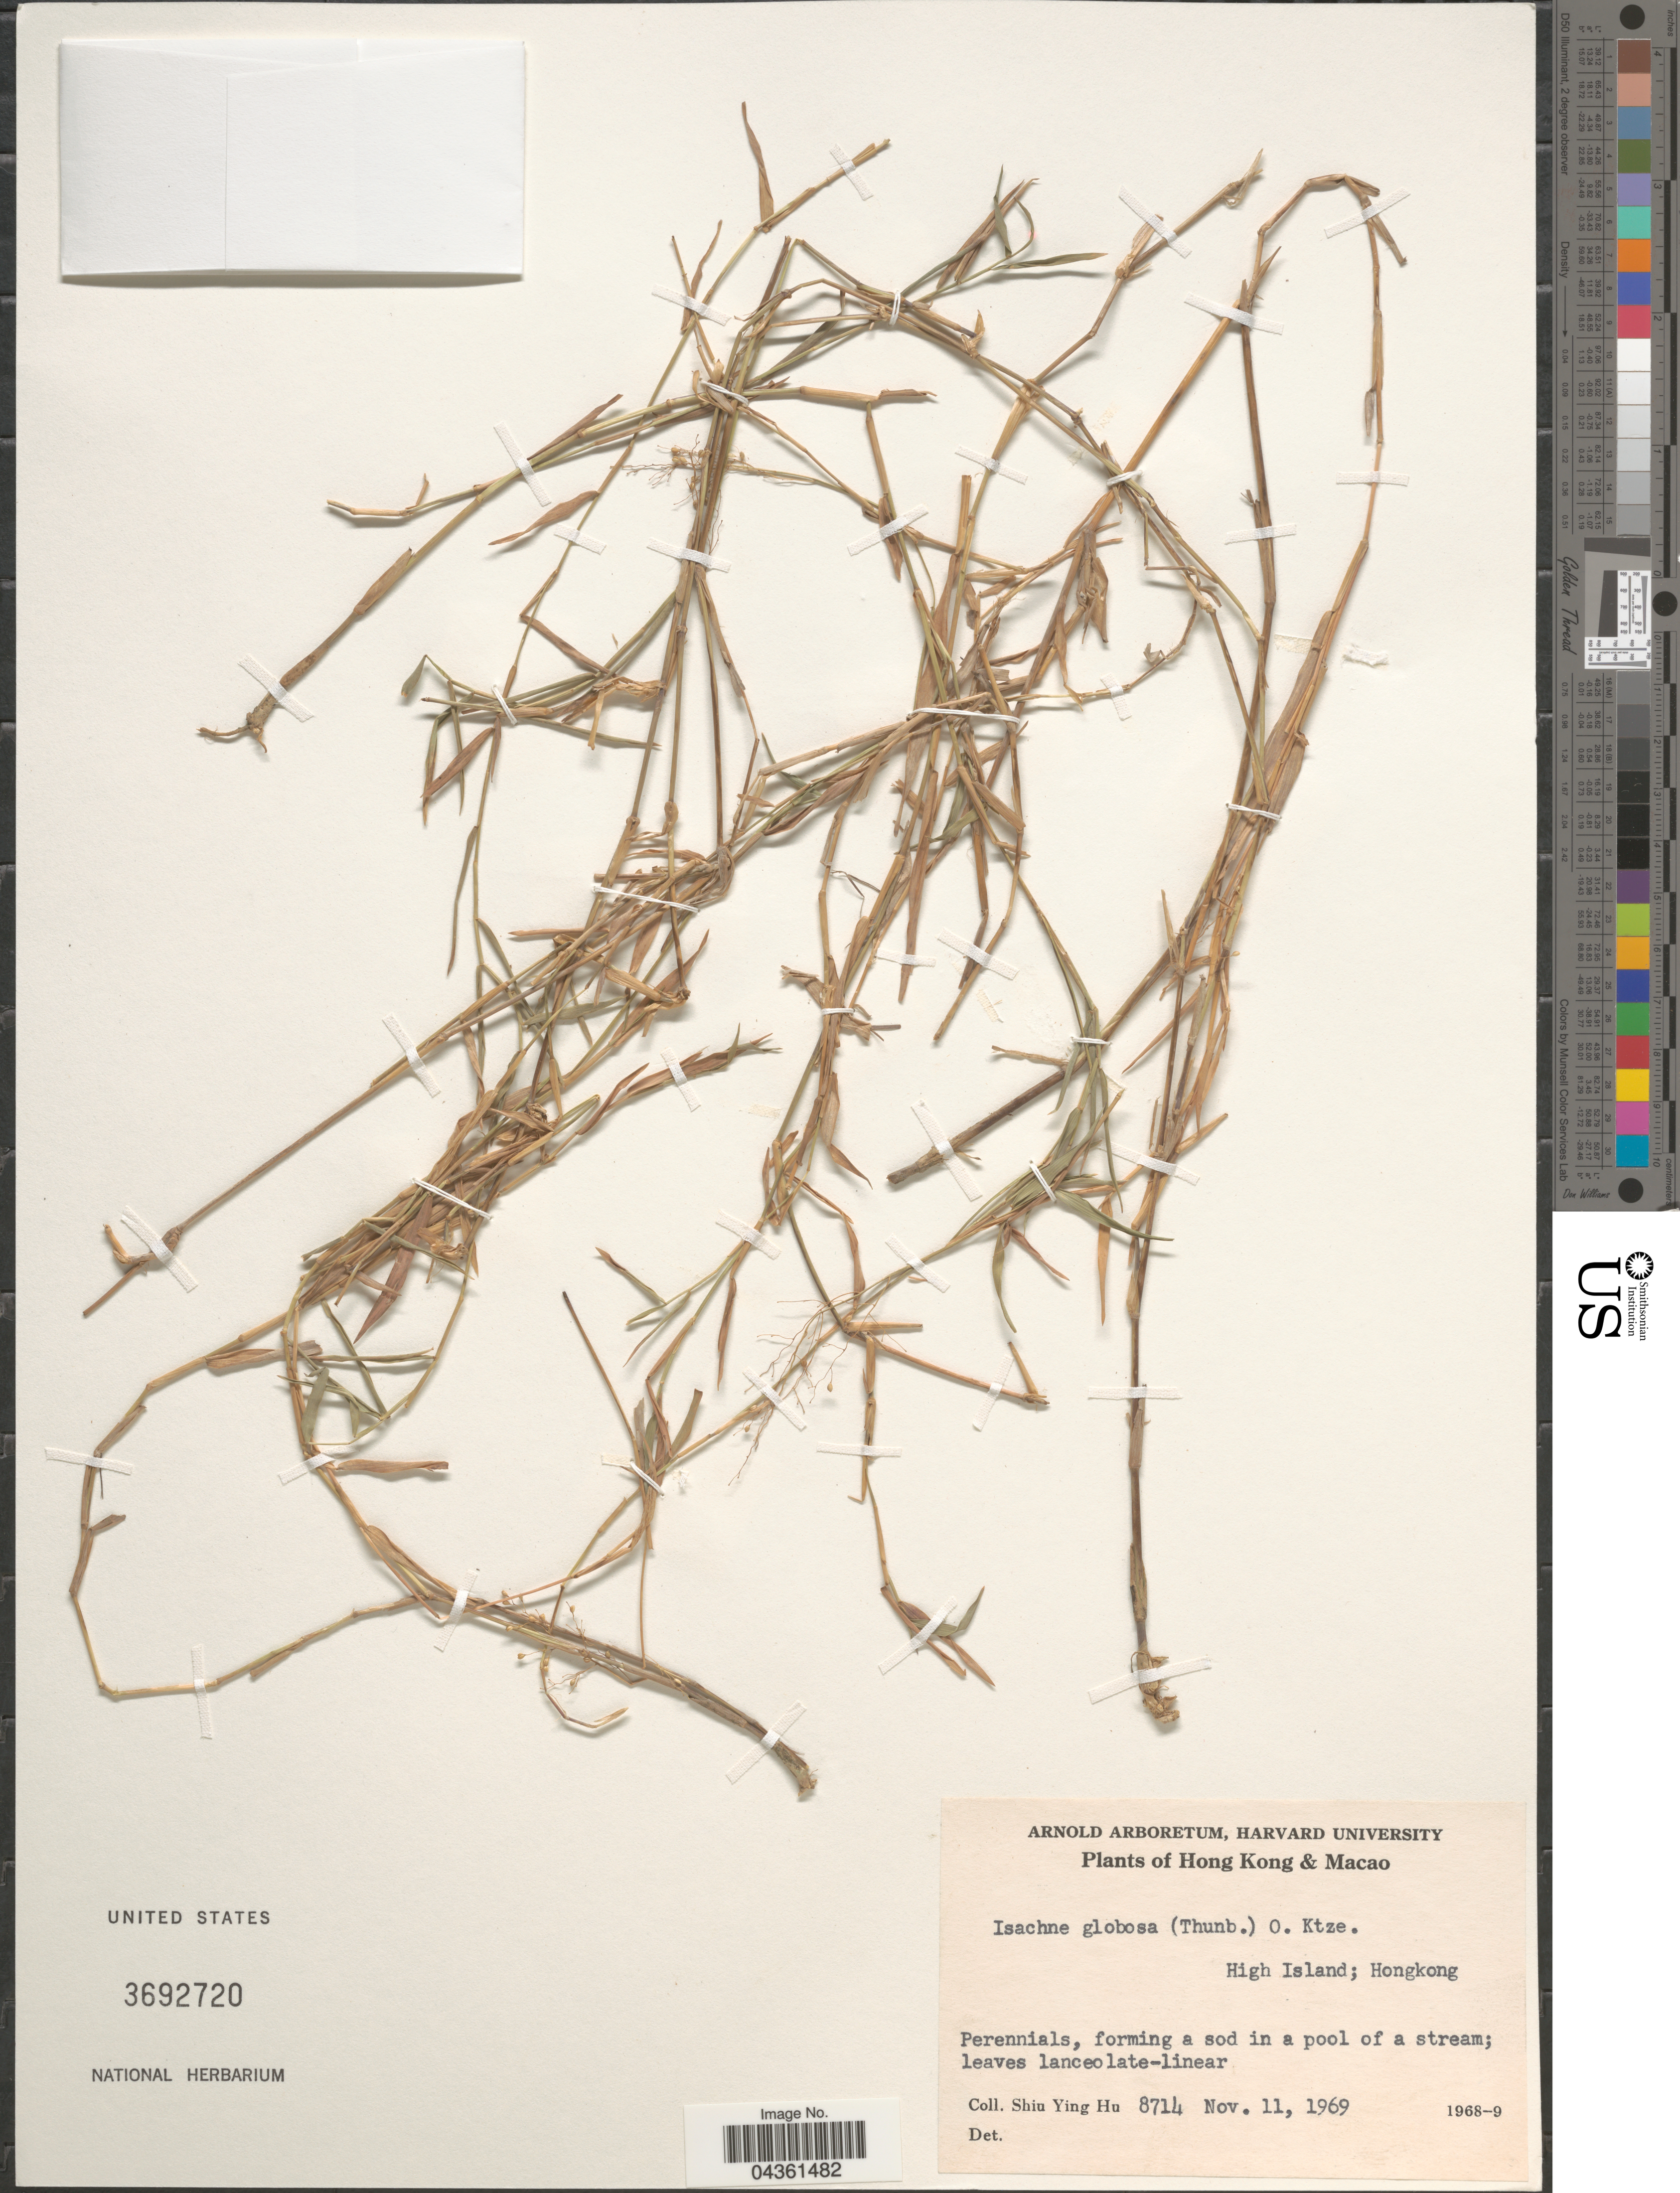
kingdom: Plantae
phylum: Tracheophyta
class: Liliopsida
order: Poales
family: Poaceae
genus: Isachne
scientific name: Isachne globosa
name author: (Thunb.) Kuntze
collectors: S. Y. Hu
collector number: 8714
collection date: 1969-11-11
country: China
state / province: Hong Kong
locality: High Island; Hongkong.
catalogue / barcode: US 3692720